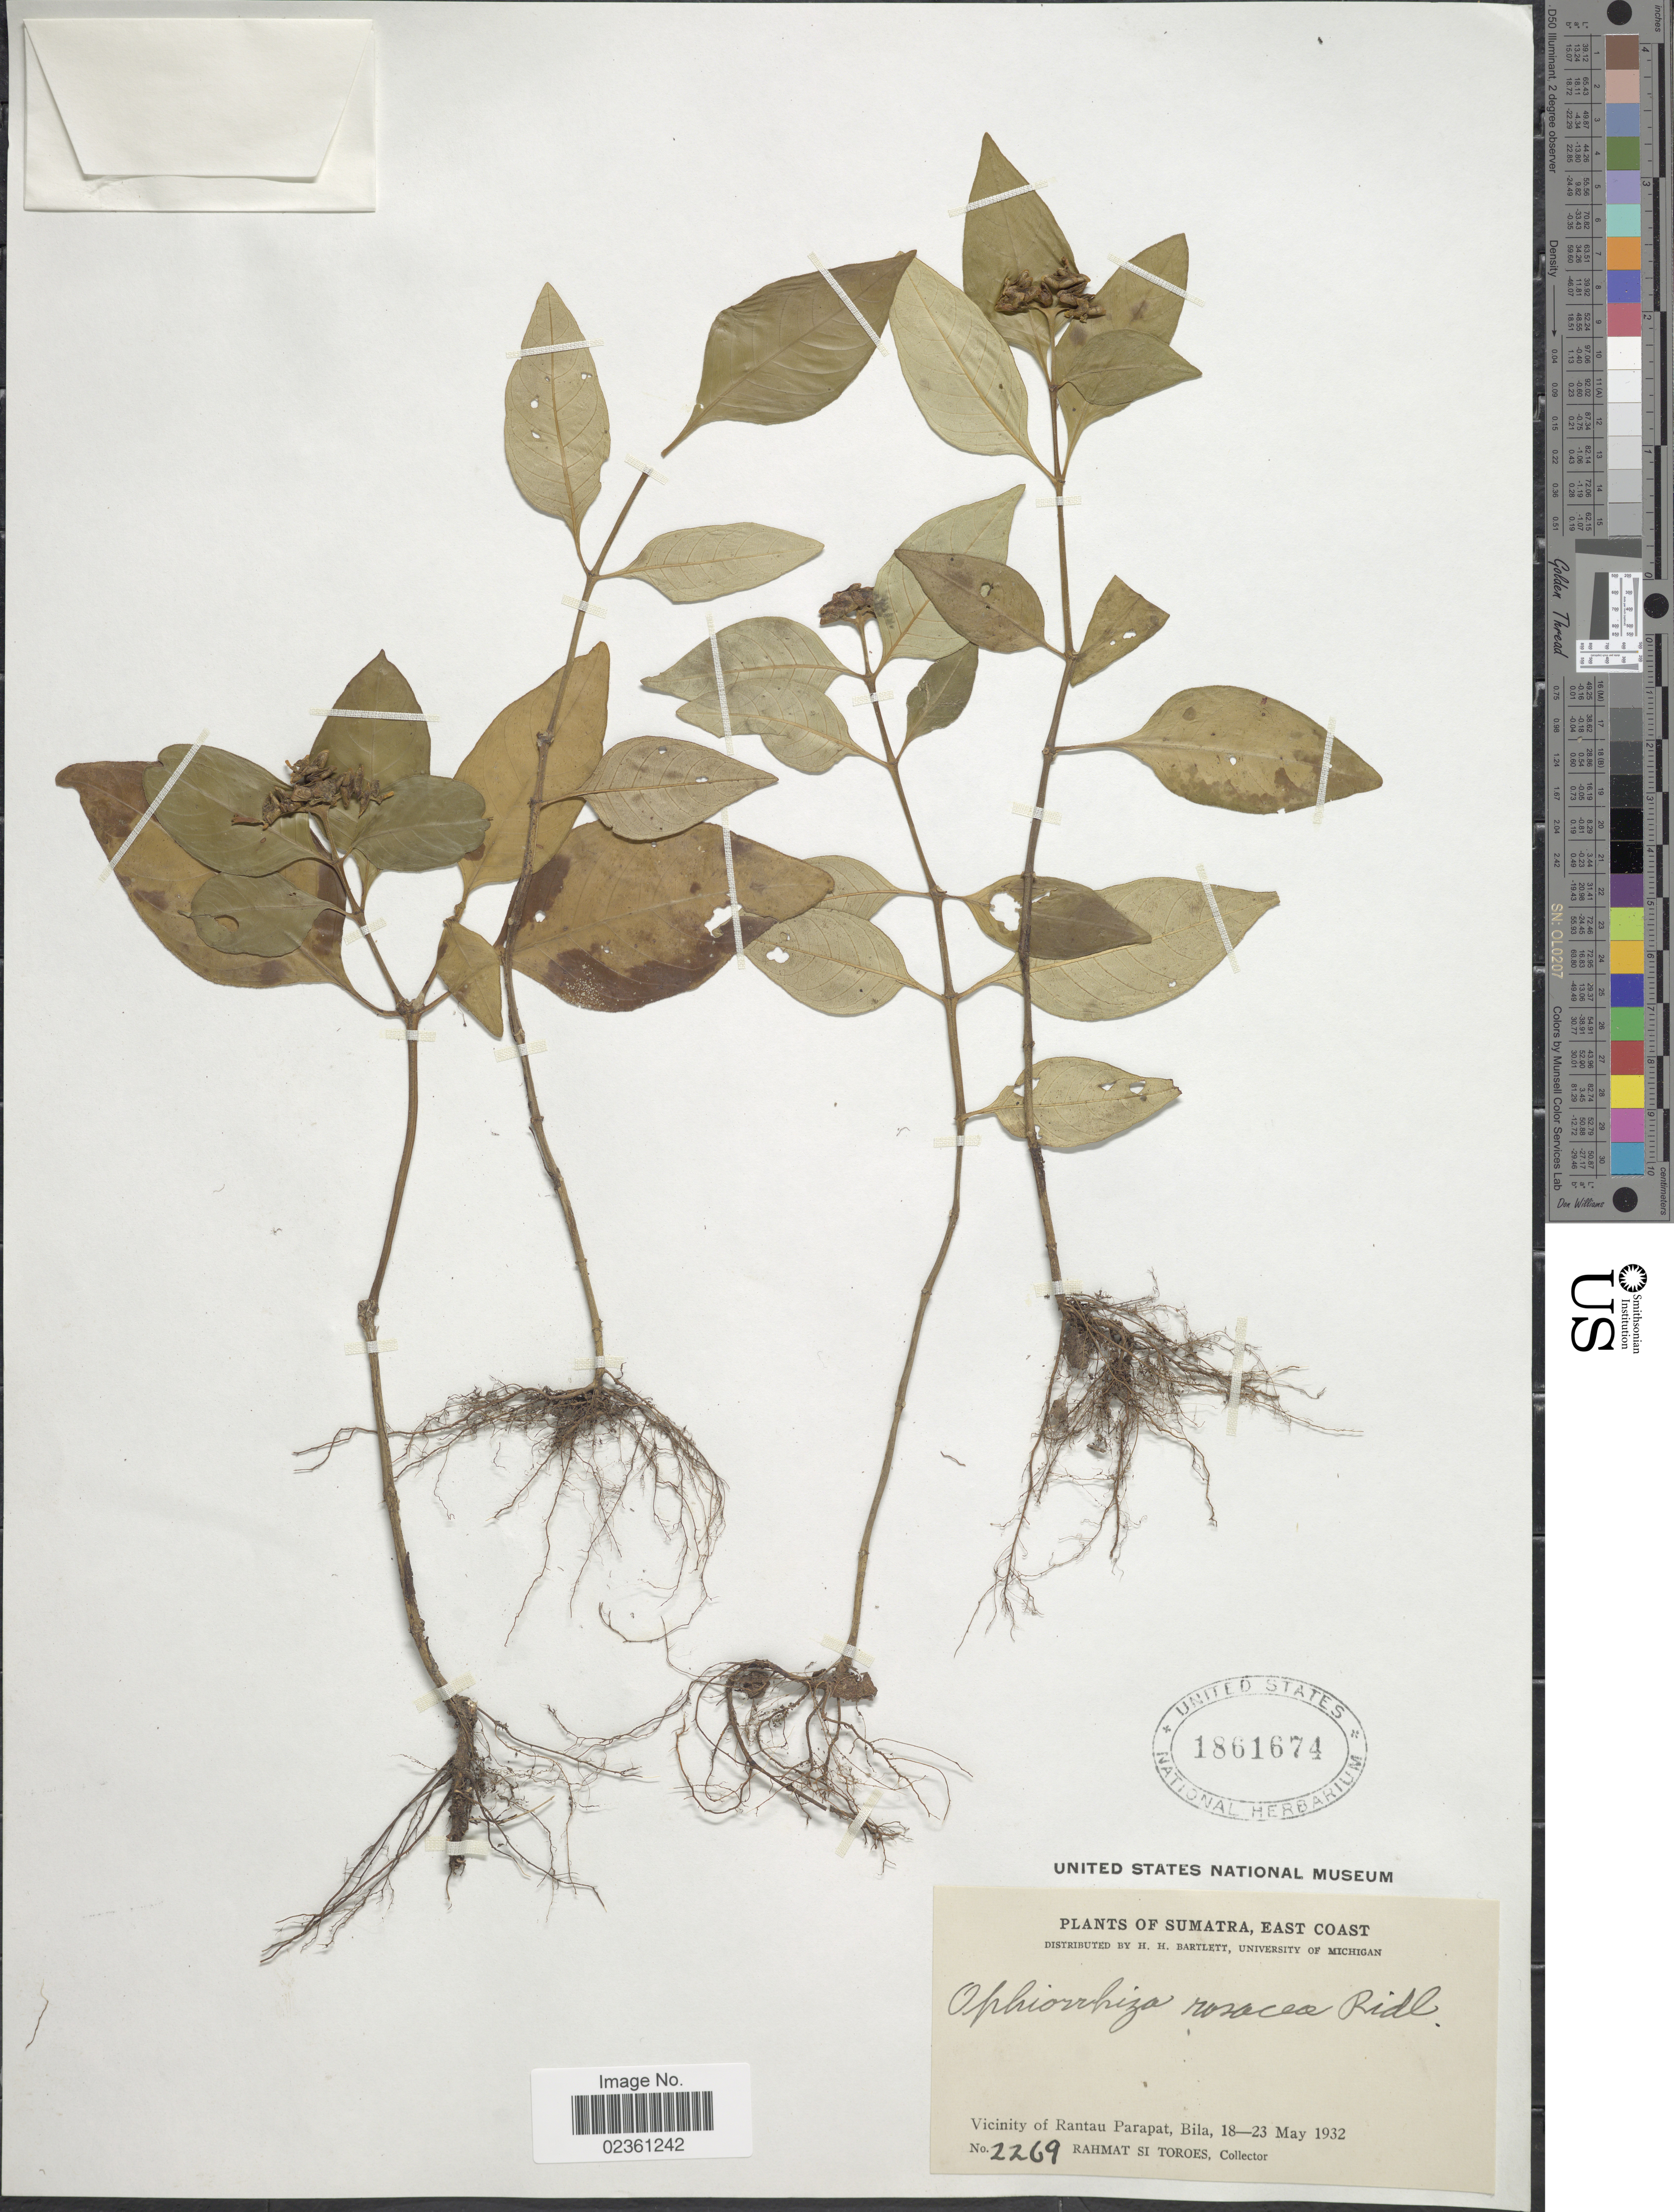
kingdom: Plantae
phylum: Tracheophyta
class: Magnoliopsida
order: Gentianales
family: Rubiaceae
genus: Ophiorrhiza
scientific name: Ophiorrhiza rosacea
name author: Ridl.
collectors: Rahmat Si Boeea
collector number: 2269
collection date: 1932-05-18/1932-05-23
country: Indonesia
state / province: Sumatra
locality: East Coast, Vicinity of Rantau Parapat, Bila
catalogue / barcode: US 1861674